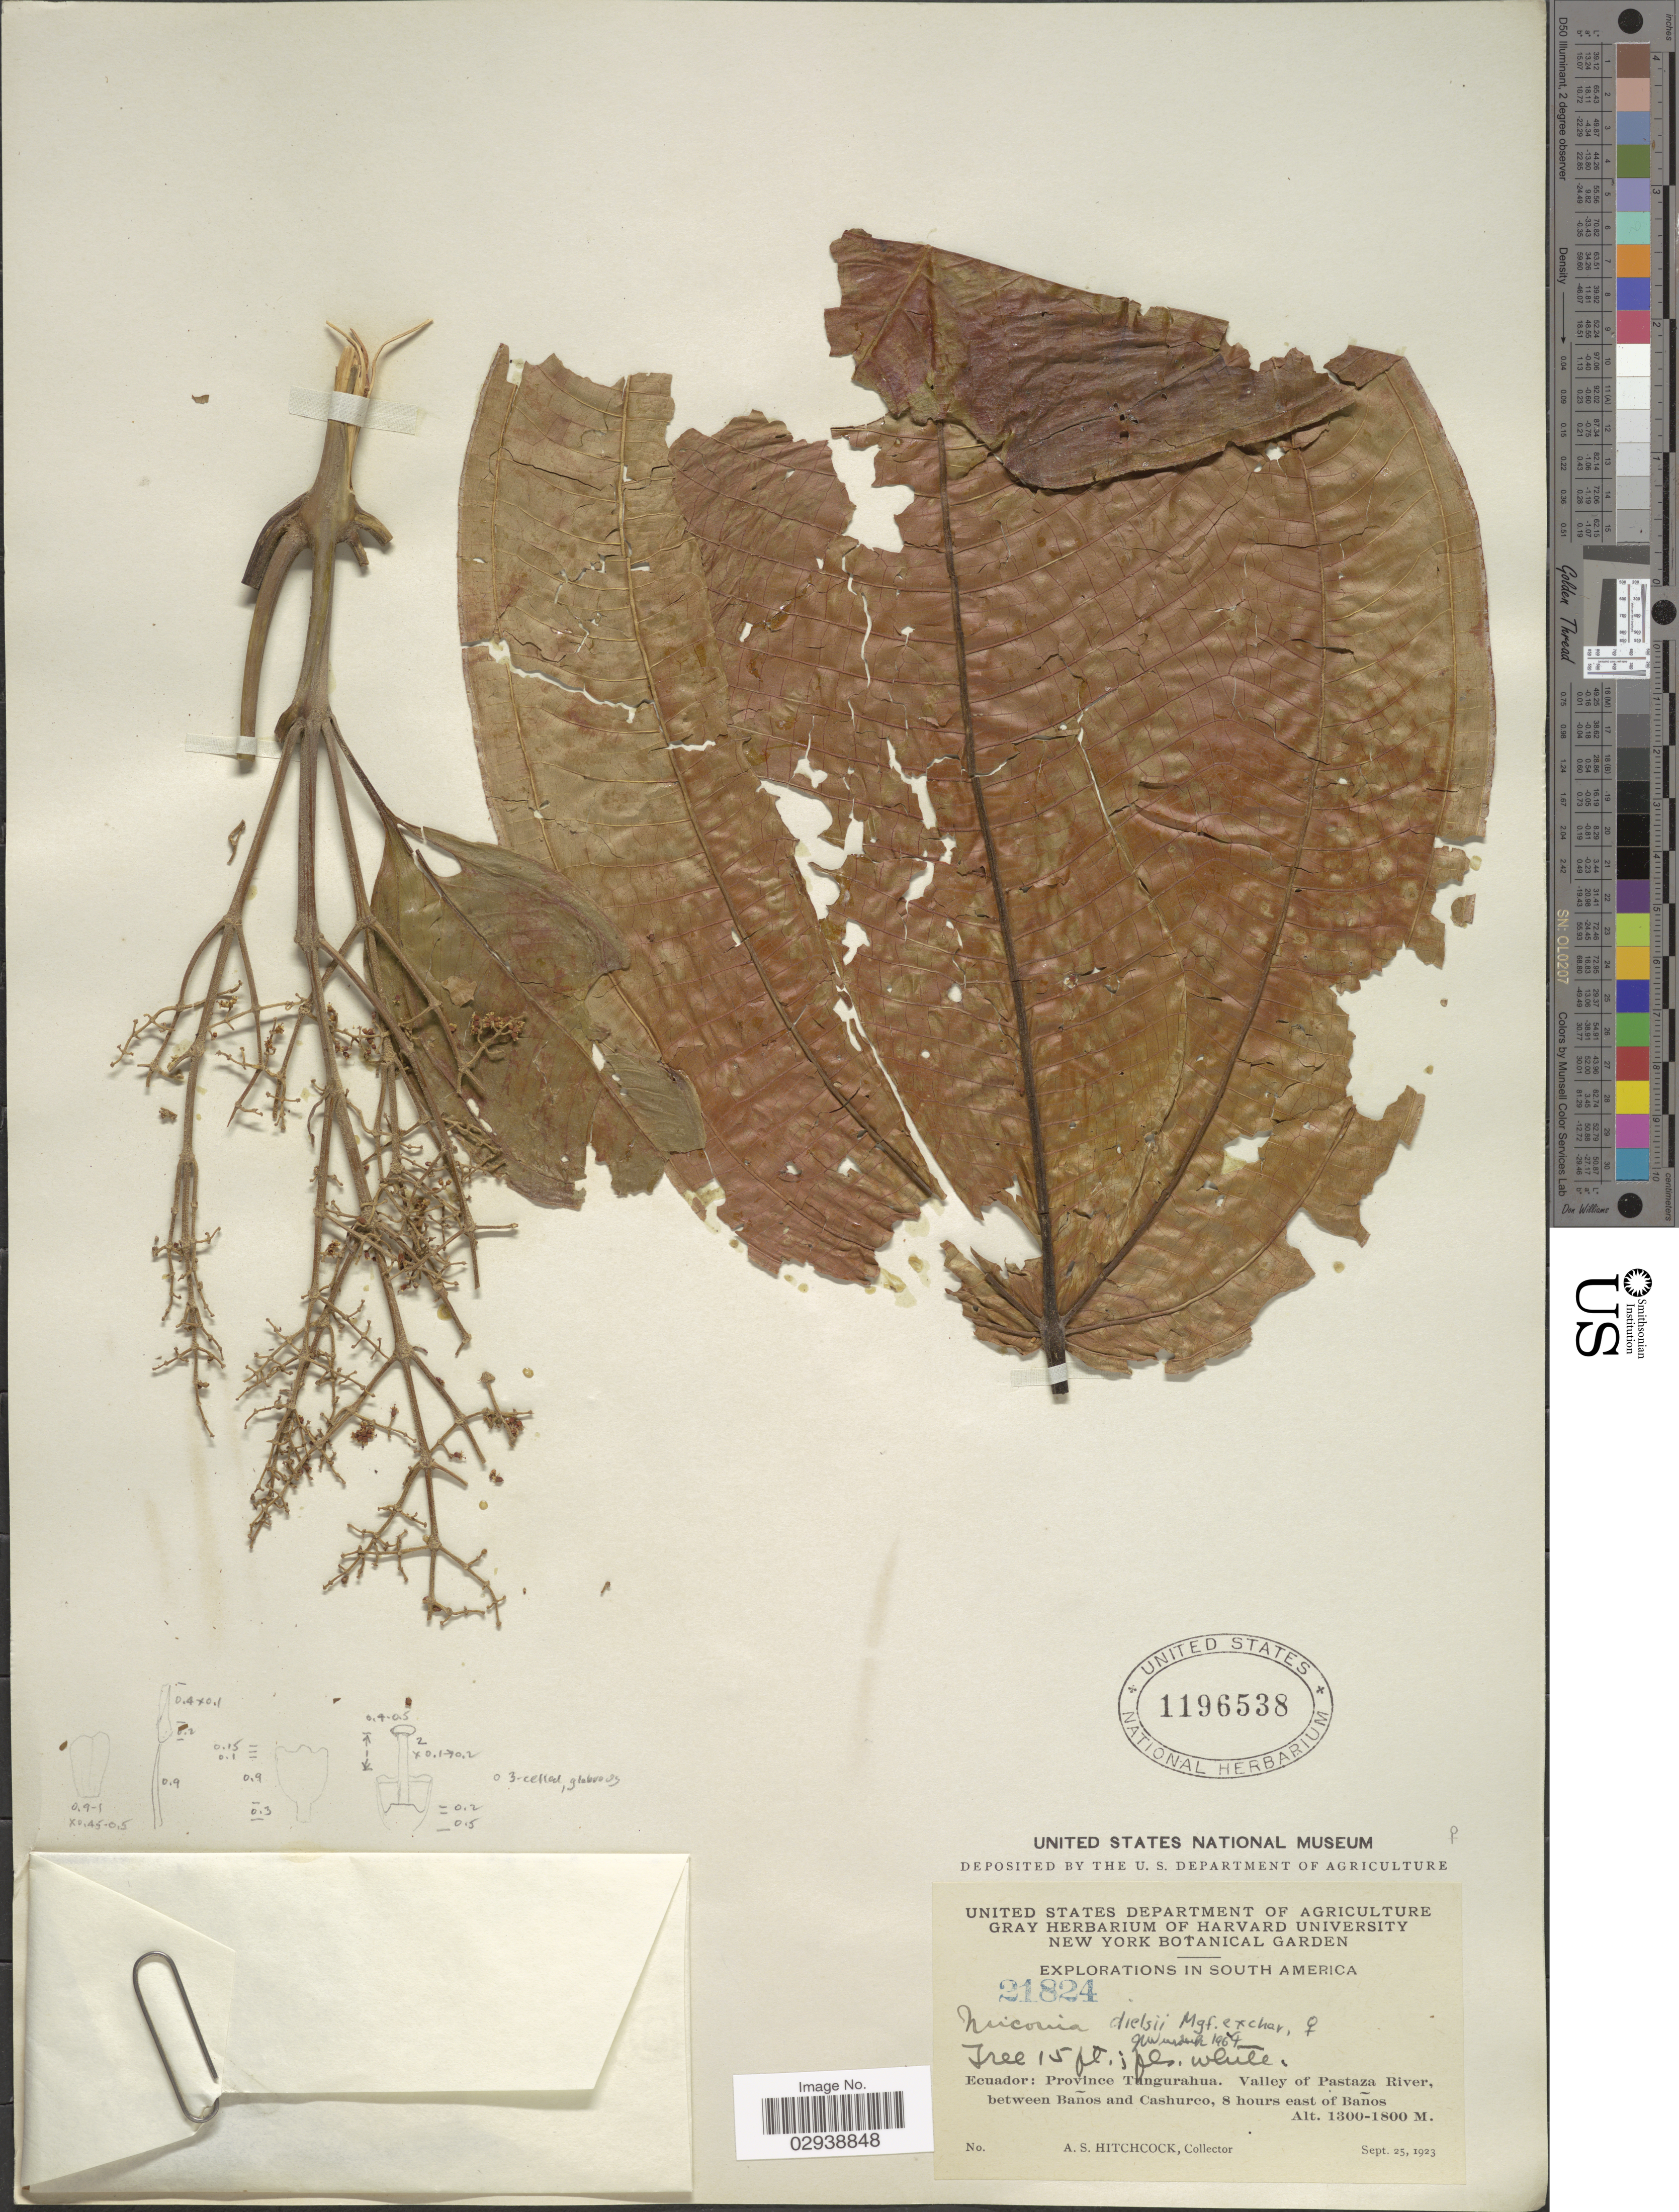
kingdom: Plantae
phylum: Tracheophyta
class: Magnoliopsida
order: Myrtales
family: Melastomataceae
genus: Miconia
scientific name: Miconia dielsii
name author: Markgr.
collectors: A. S. Hitchcock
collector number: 21824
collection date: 1923-09-25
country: Ecuador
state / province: Tungurahua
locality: Province Tungurahua, Valley of Pastaza River, between Baños and Cashurco, 8 hours east of Baños.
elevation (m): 1300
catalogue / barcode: US 1196538